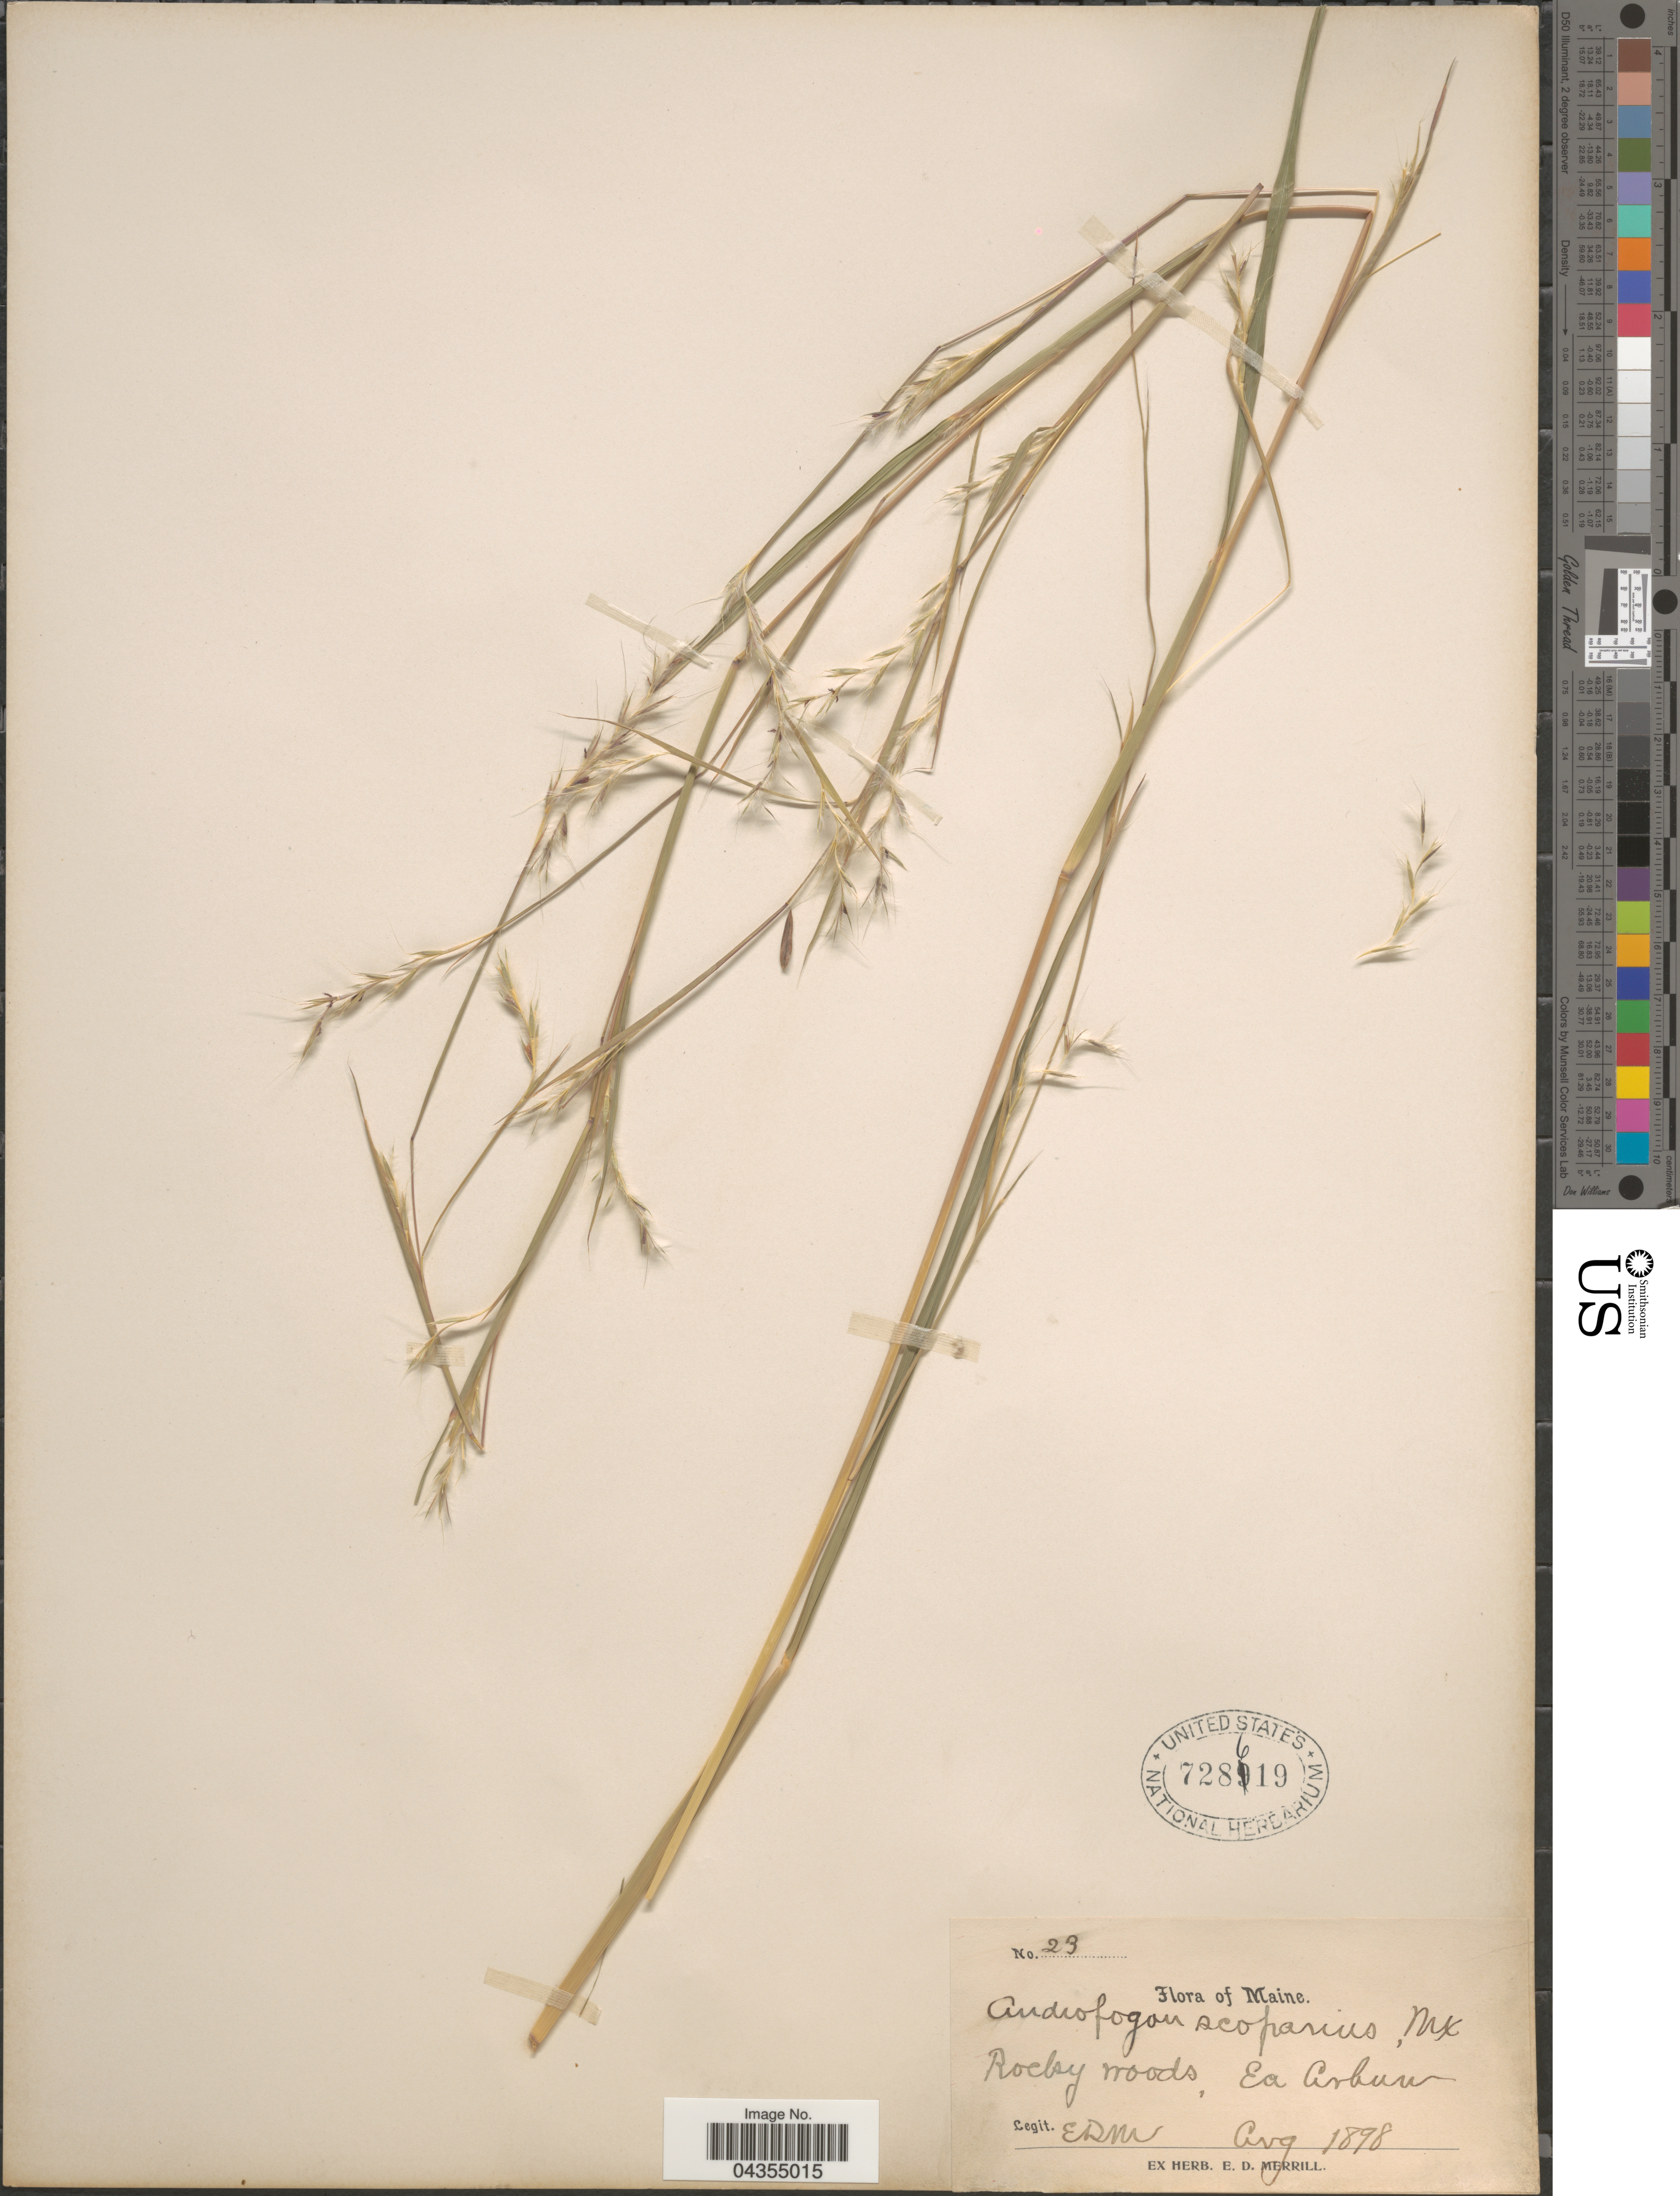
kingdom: Plantae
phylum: Tracheophyta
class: Liliopsida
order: Poales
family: Poaceae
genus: Schizachyrium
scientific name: Schizachyrium sanguineum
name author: (Retz.) Alston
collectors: E. D. Merrill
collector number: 23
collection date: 1898-08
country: United States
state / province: Maine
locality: Ea Auburn.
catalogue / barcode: US 728619